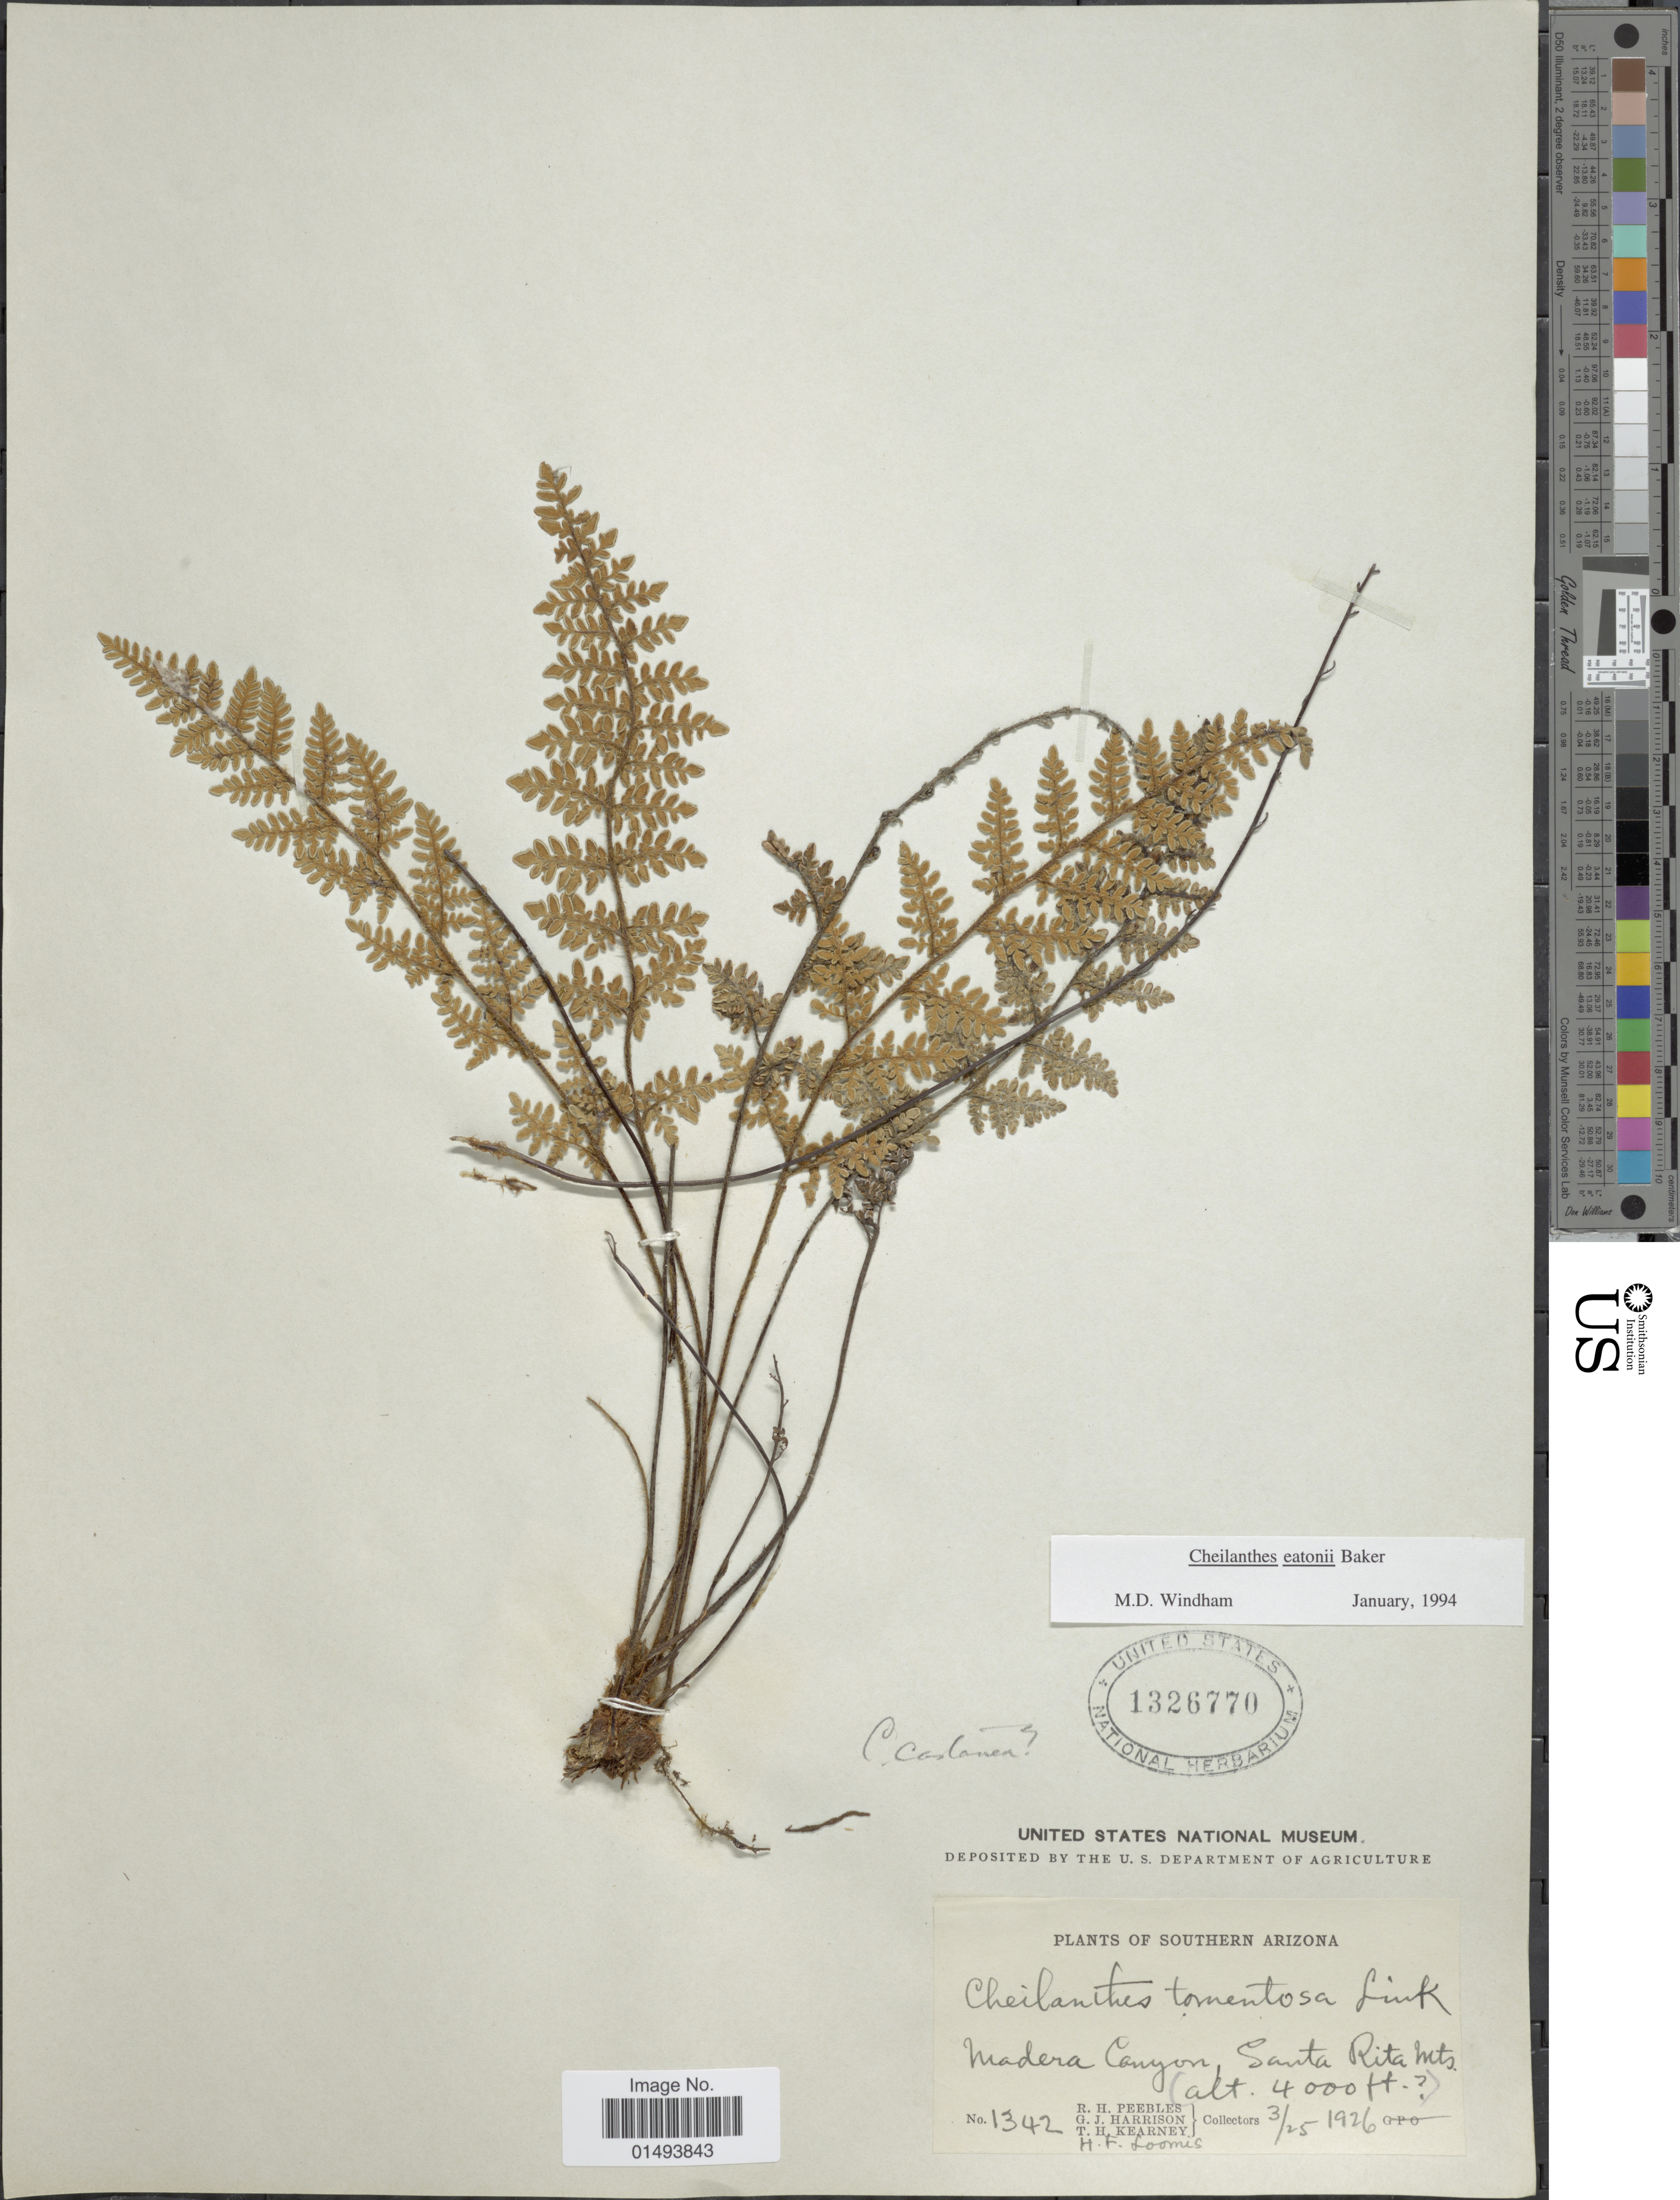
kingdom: Plantae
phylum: Tracheophyta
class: Polypodiopsida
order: Polypodiales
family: Pteridaceae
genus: Myriopteris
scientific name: Myriopteris rufa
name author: Fée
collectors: R. H. Peebles, G. J. Harrison, T. H. Kearney & H. F. Loomis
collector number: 1342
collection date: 1926-03-25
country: United States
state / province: Arizona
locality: Plants of Southern Arizona, Madera Canyon, Santa Rita Mts.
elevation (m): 1219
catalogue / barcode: US 1326770